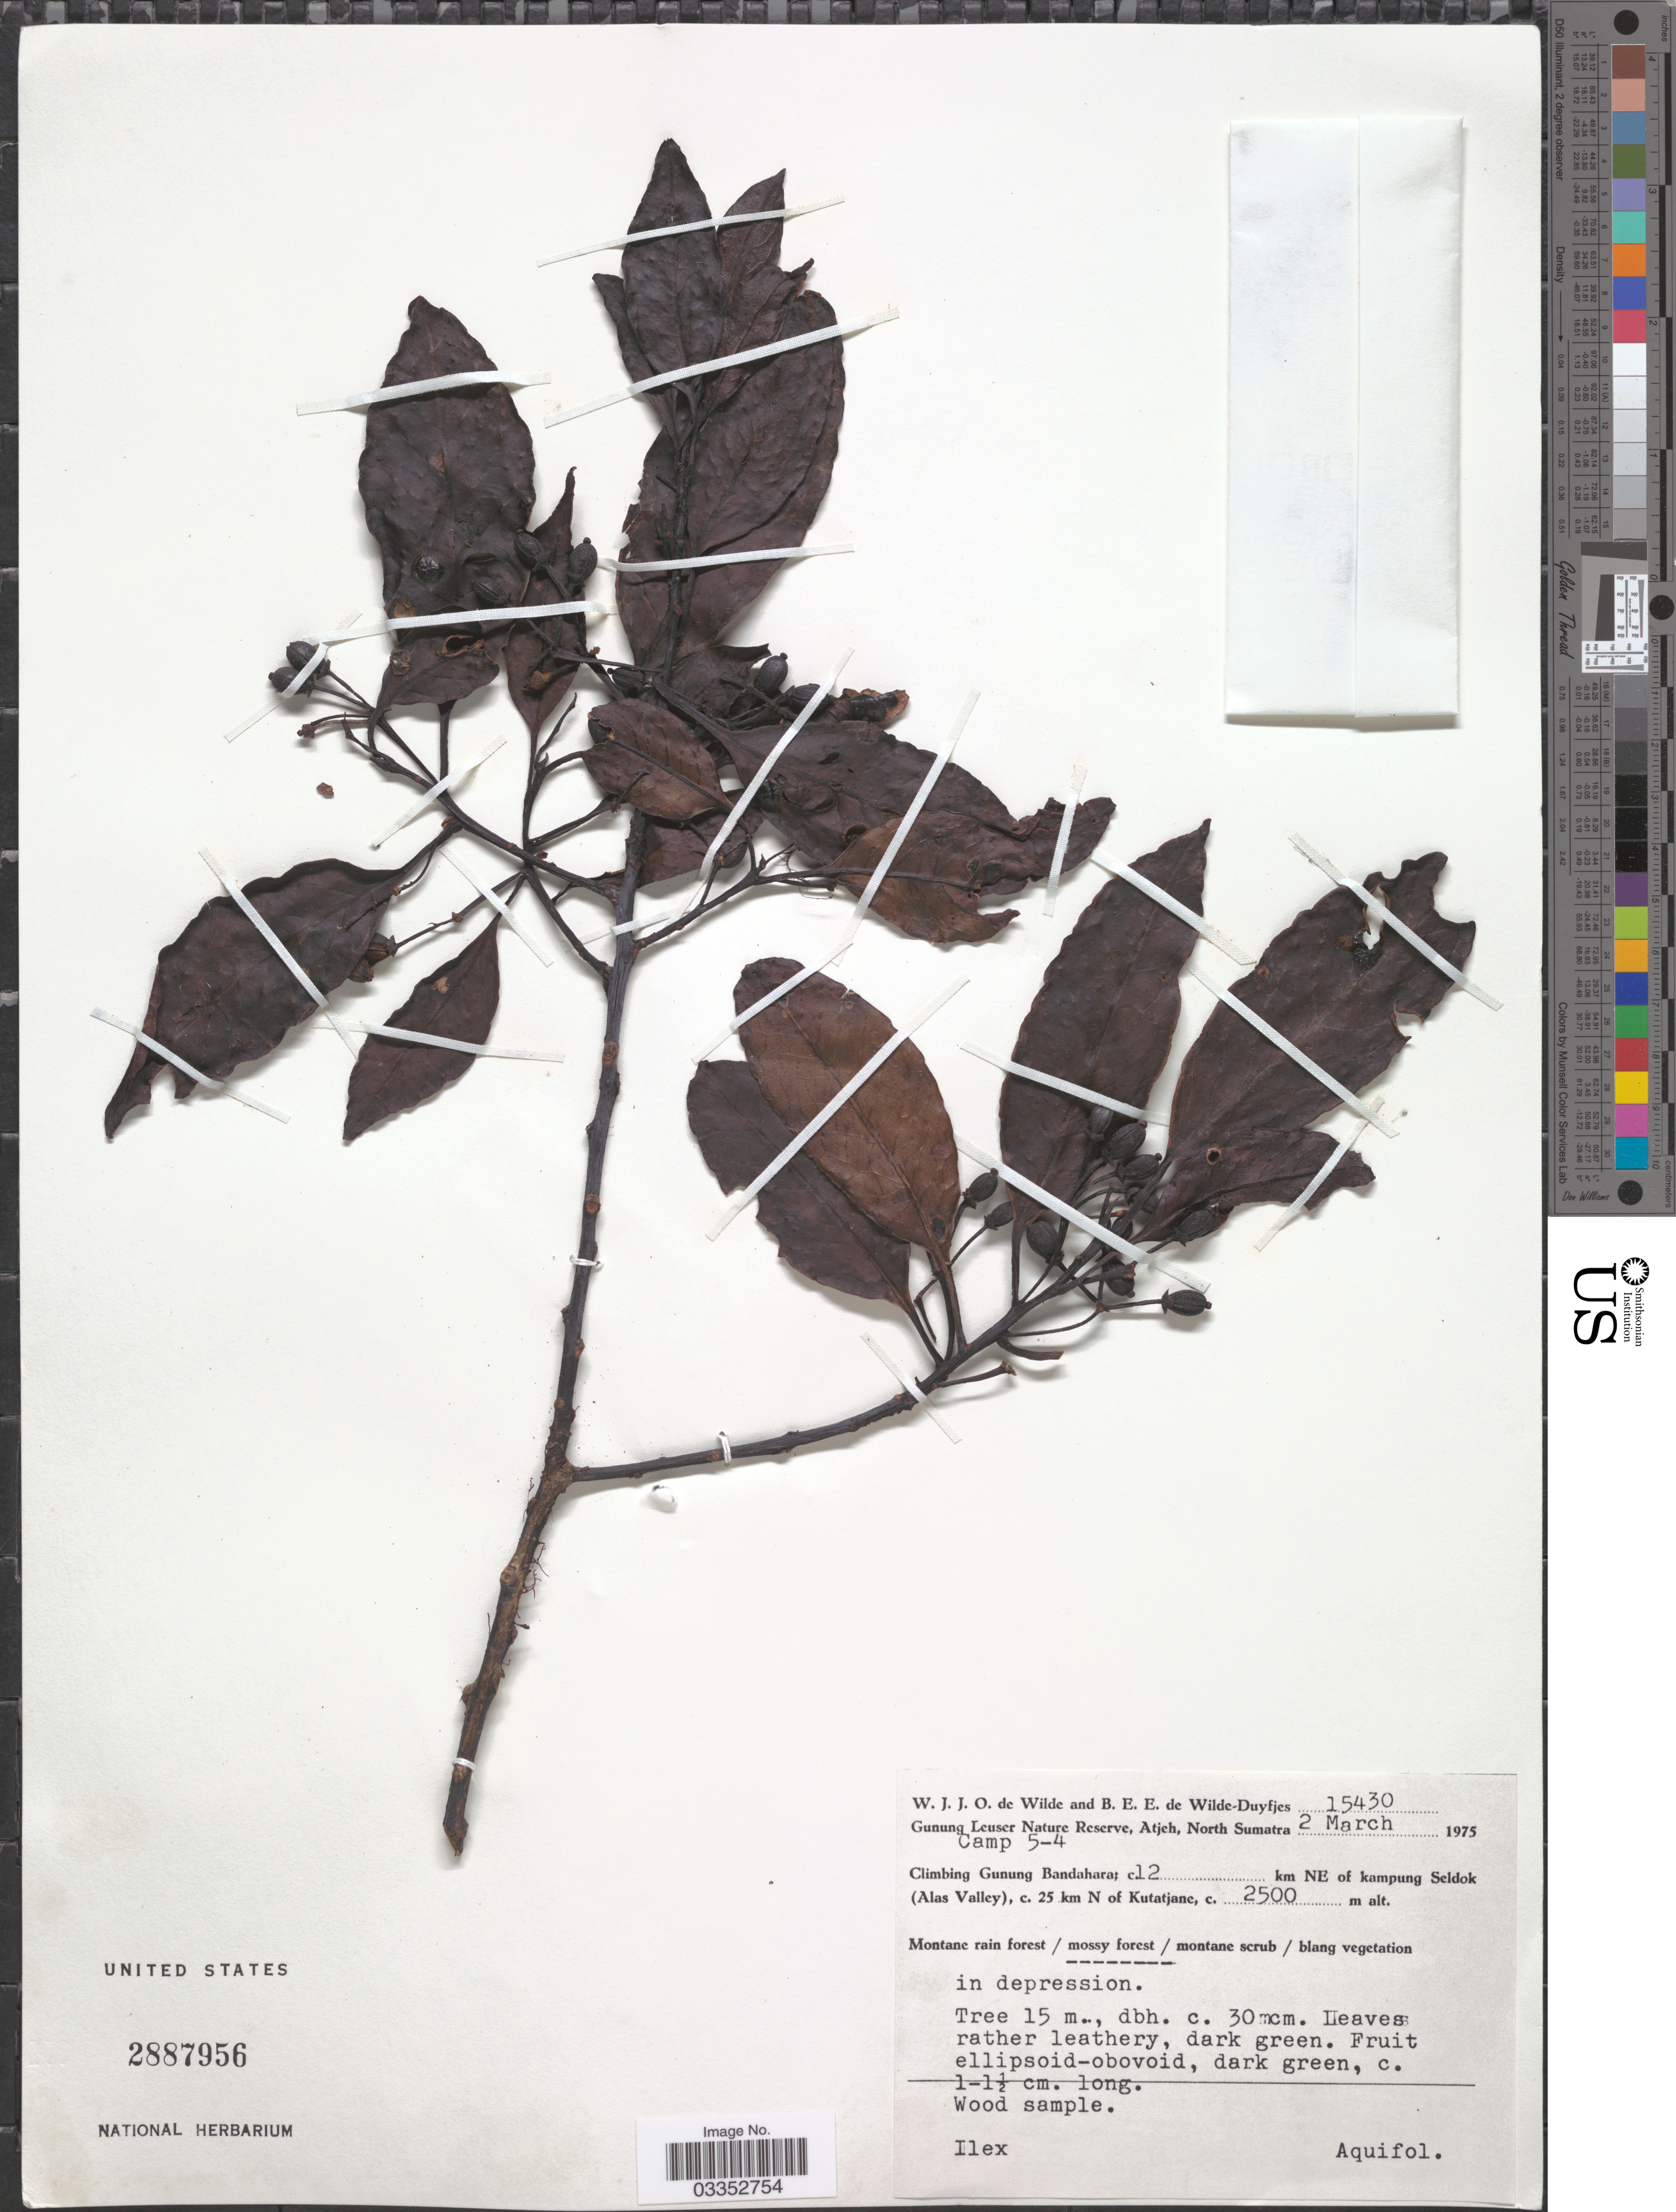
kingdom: Plantae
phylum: Tracheophyta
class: Magnoliopsida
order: Aquifoliales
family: Aquifoliaceae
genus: Ilex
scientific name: Ilex sp.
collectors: W. J. de Wilde & B. E. de Wilde-Duyfjes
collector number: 15430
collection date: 1975-03-02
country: Indonesia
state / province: Sumatra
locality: Gunung Leuser Nature Reserve, Atjeh, North Sumatra. Camp 5-4. Climbing Gunung Bandahara, c. 12 km NE of kampung Seldok (Alas Valley), c. 25 km N of Kutatjane.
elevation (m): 2500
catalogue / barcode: US 2887956